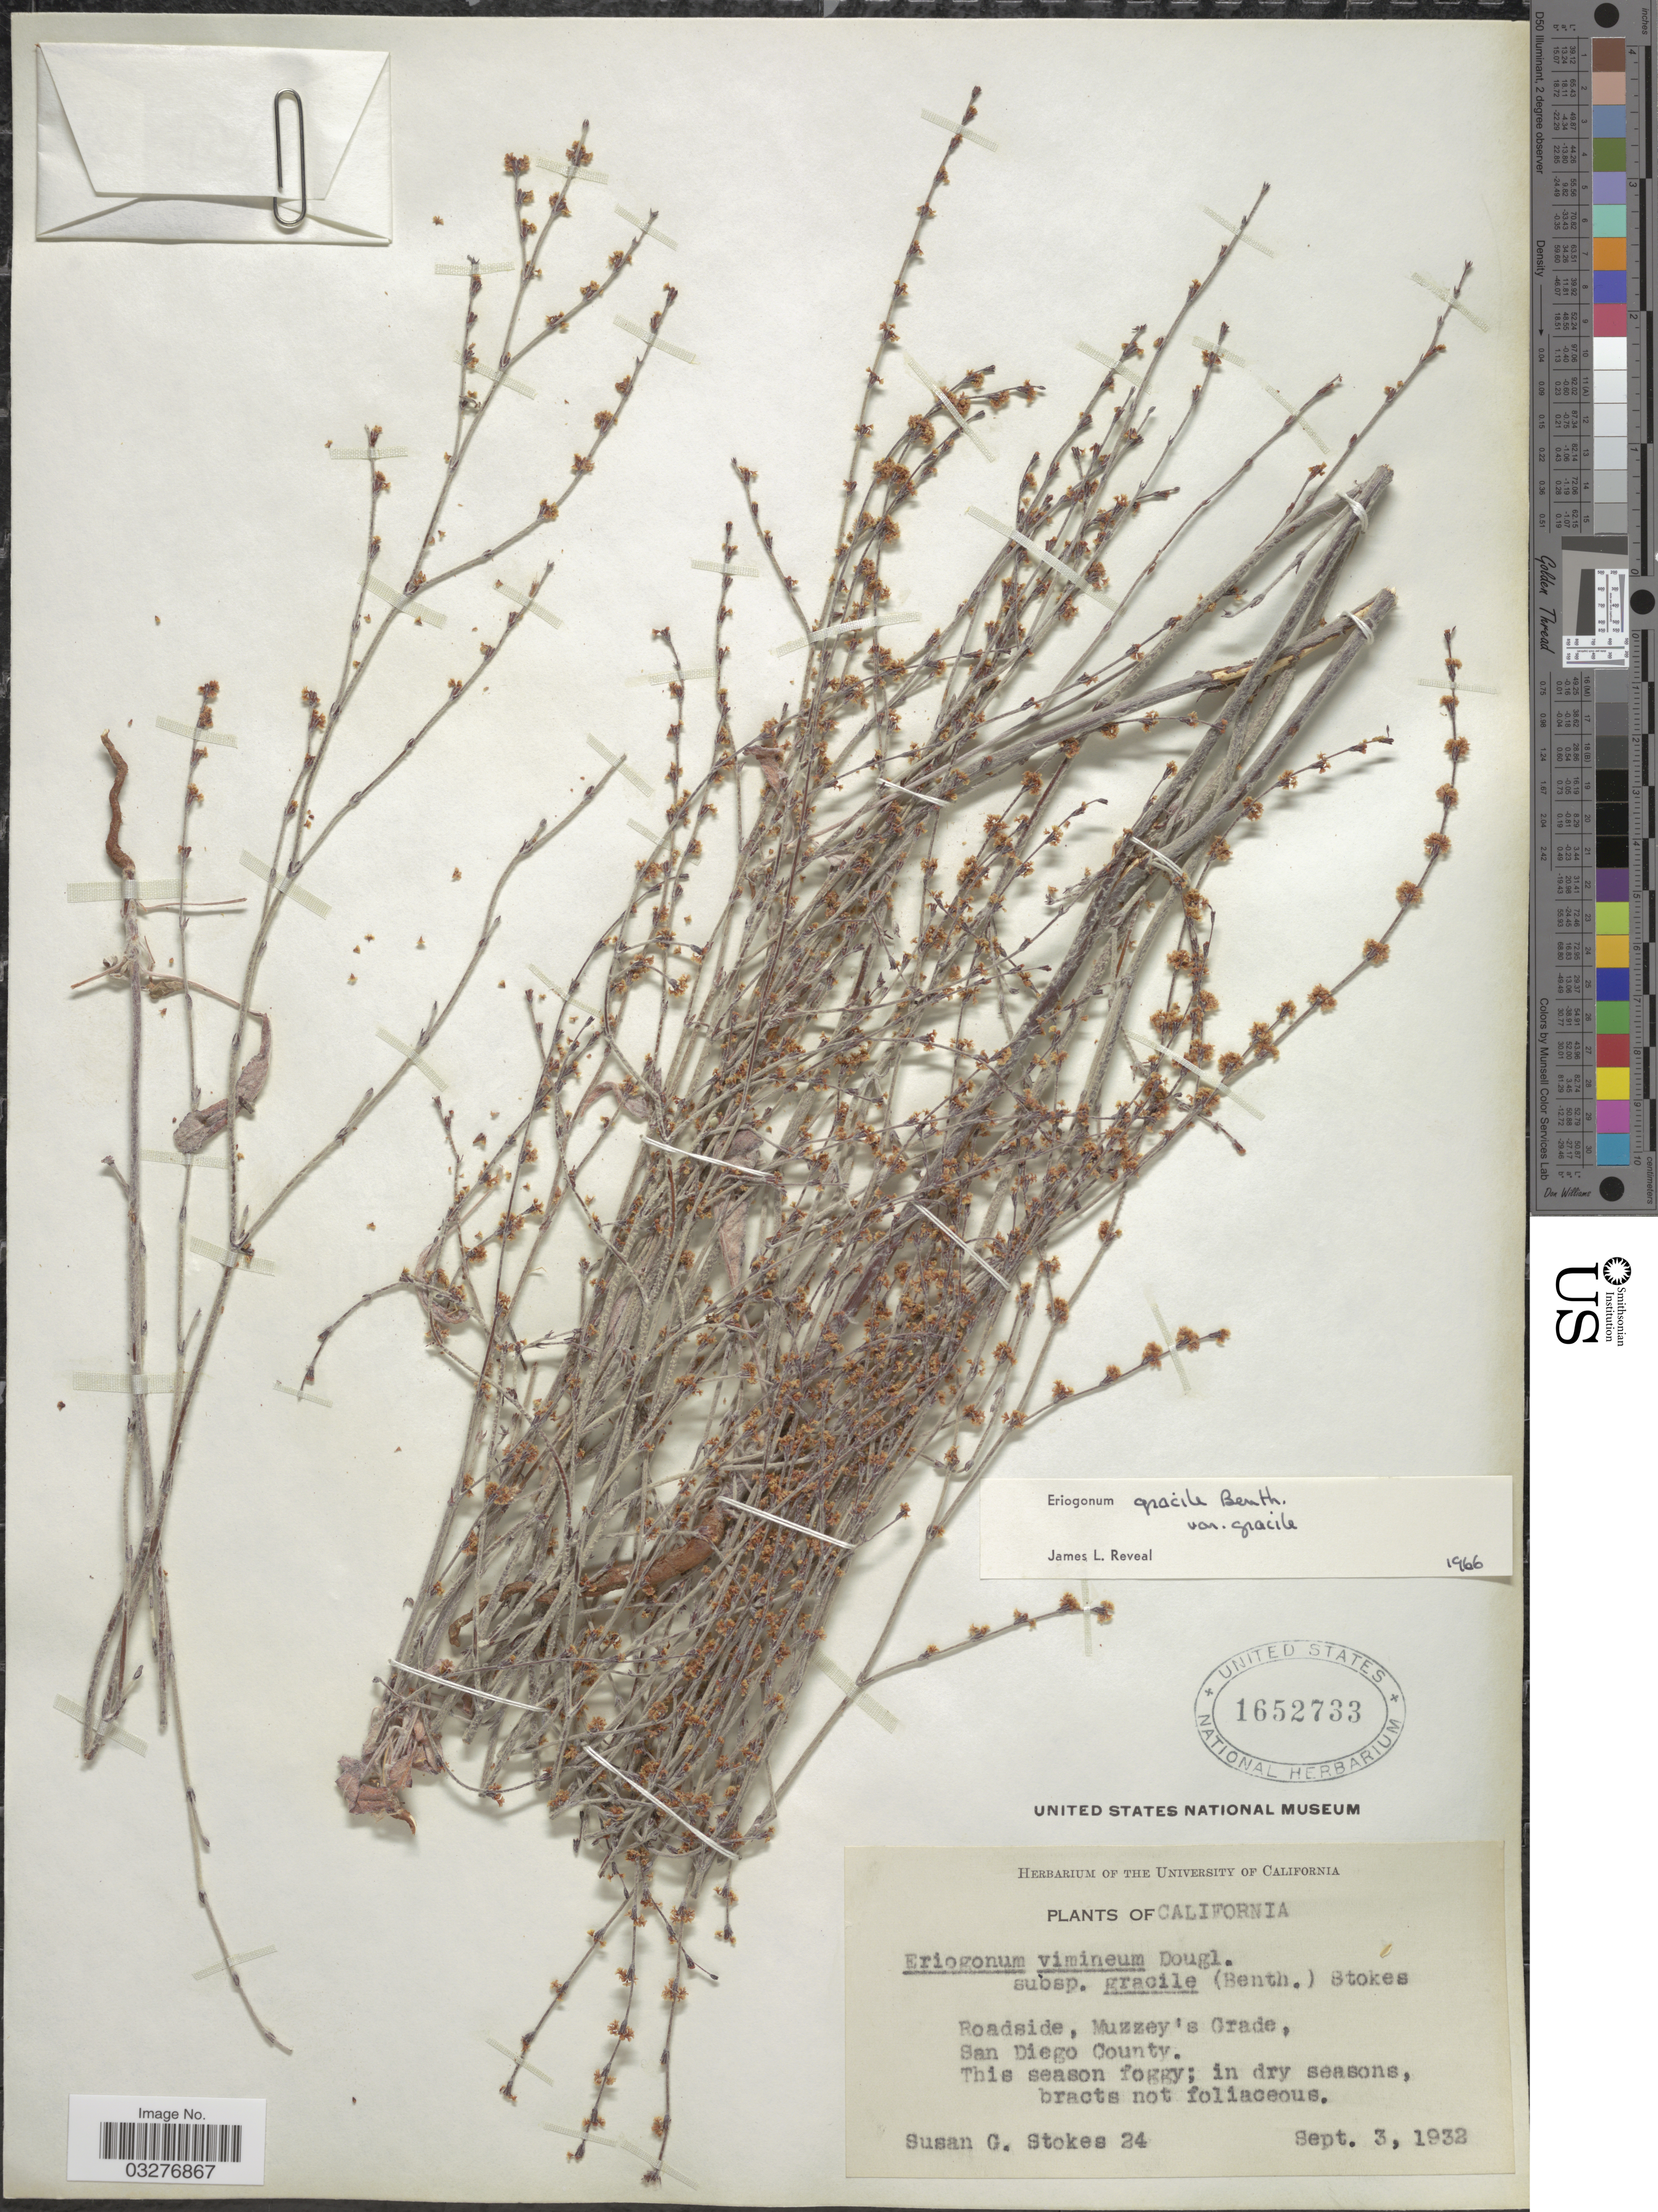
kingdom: Plantae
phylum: Tracheophyta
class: Magnoliopsida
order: Caryophyllales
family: Polygonaceae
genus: Eriogonum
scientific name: Eriogonum gracile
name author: Benth.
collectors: S. G. Stokes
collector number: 24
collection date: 1932-09-03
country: United States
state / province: California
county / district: San Diego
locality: Roadside, Muzzey's Gradem San Diego County.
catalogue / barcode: US 1652733